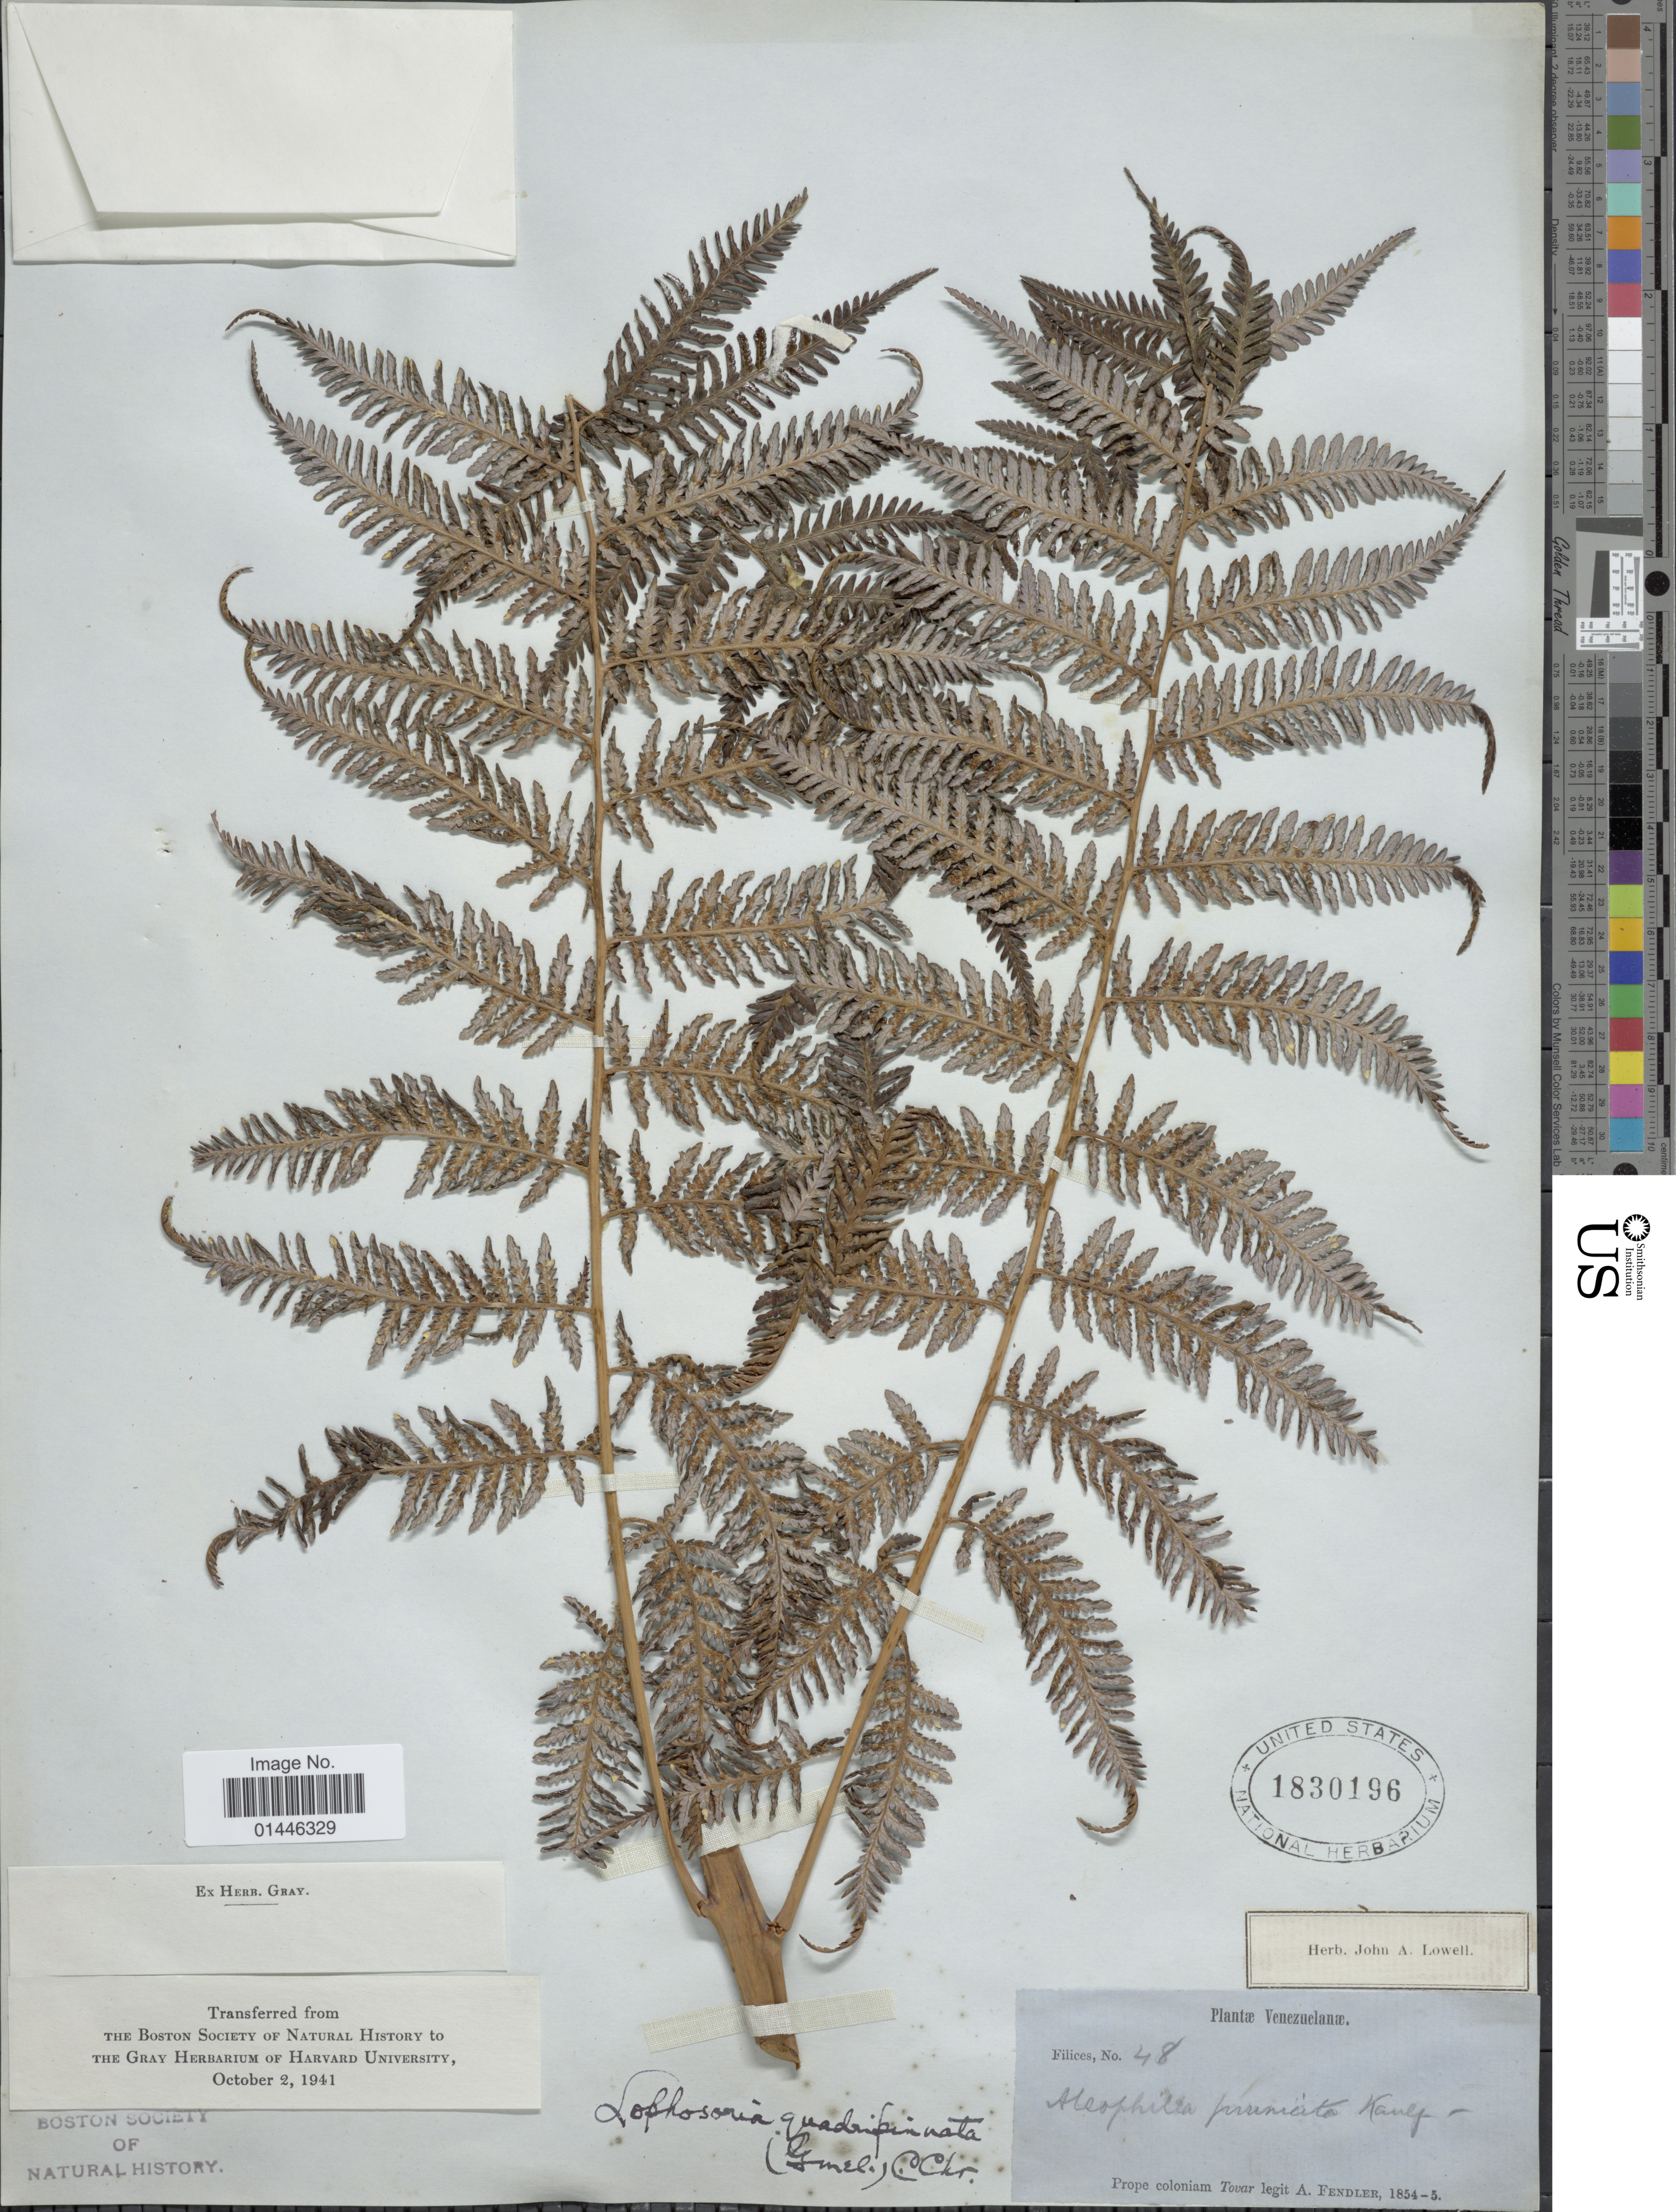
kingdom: Plantae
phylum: Tracheophyta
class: Polypodiopsida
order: Cyatheales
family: Dicksoniaceae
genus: Lophosoria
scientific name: Lophosoria quadripinnata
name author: (J.F. Gmel.) C. Chr.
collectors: A. Fendler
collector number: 48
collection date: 1854/1855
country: Venezuela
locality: Prope Coloniam Tovar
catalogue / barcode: US 1830196